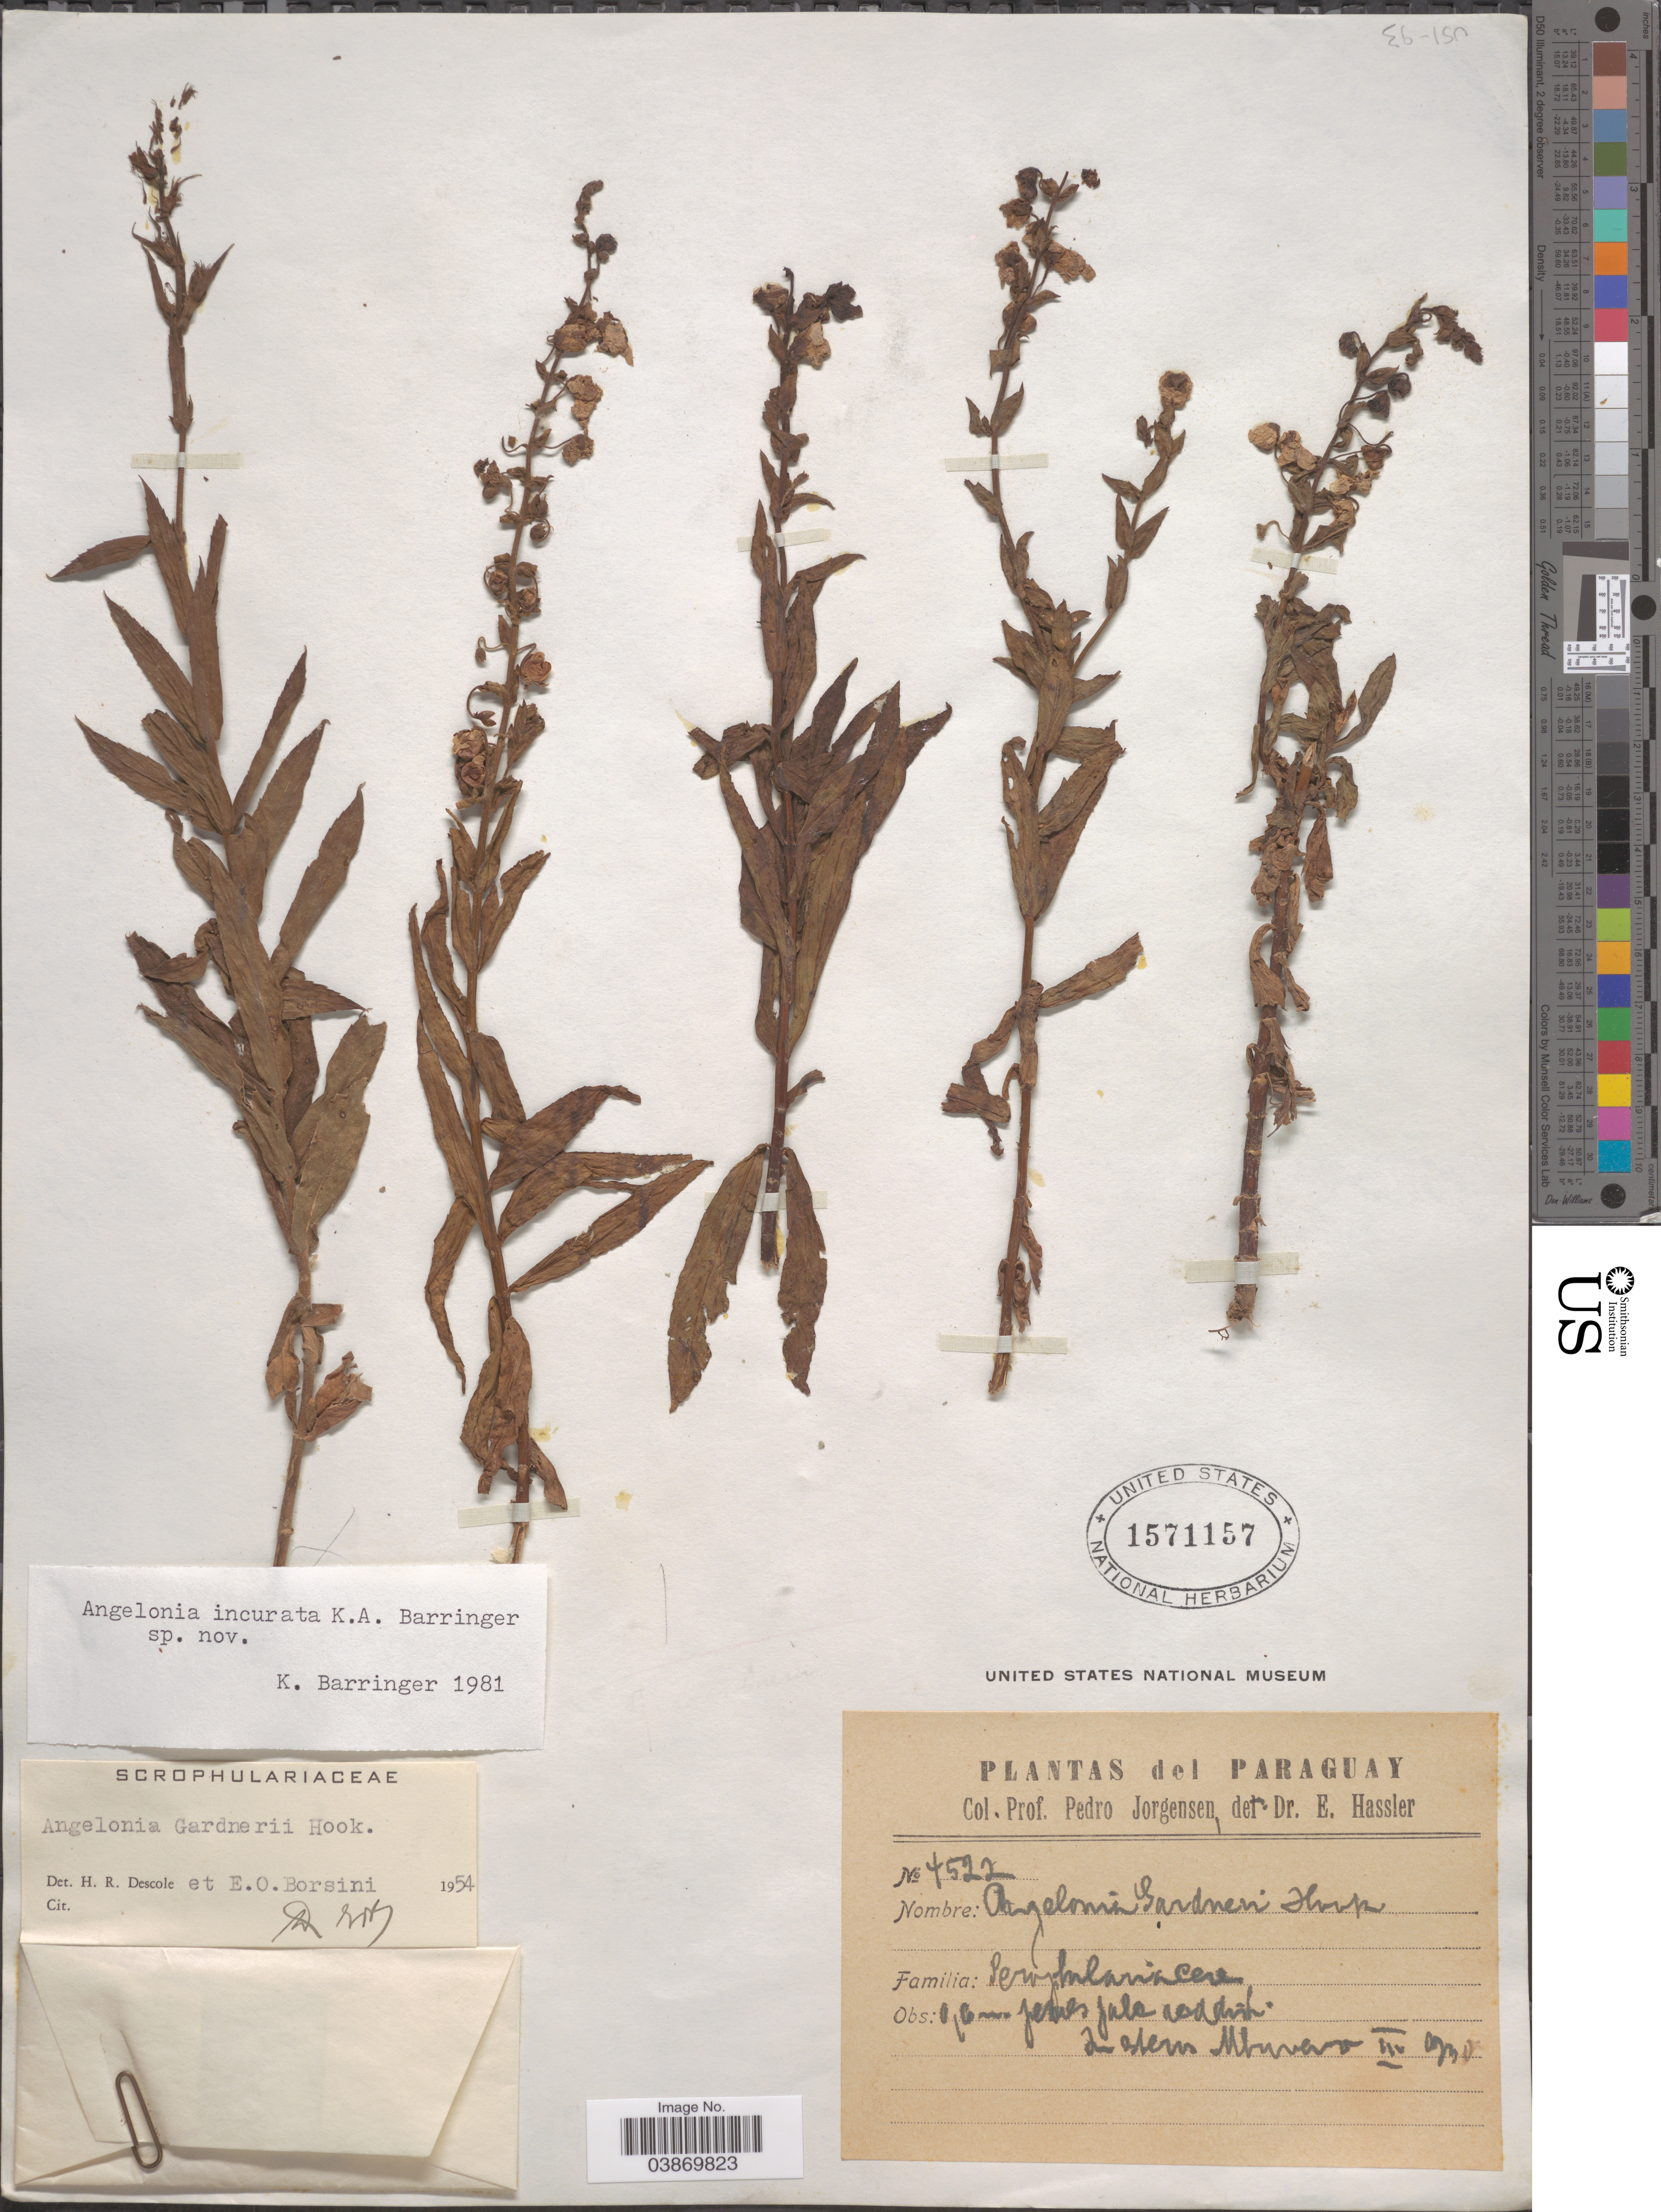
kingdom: Plantae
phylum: Tracheophyta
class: Magnoliopsida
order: Lamiales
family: Plantaginaceae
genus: Angelonia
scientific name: Angelonia incurata Barringer sp. nov. ined.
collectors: P. Jörgensen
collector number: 4522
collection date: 1930-03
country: Paraguay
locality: In cerros Muvaro. [interpreted]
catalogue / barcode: US 1571157